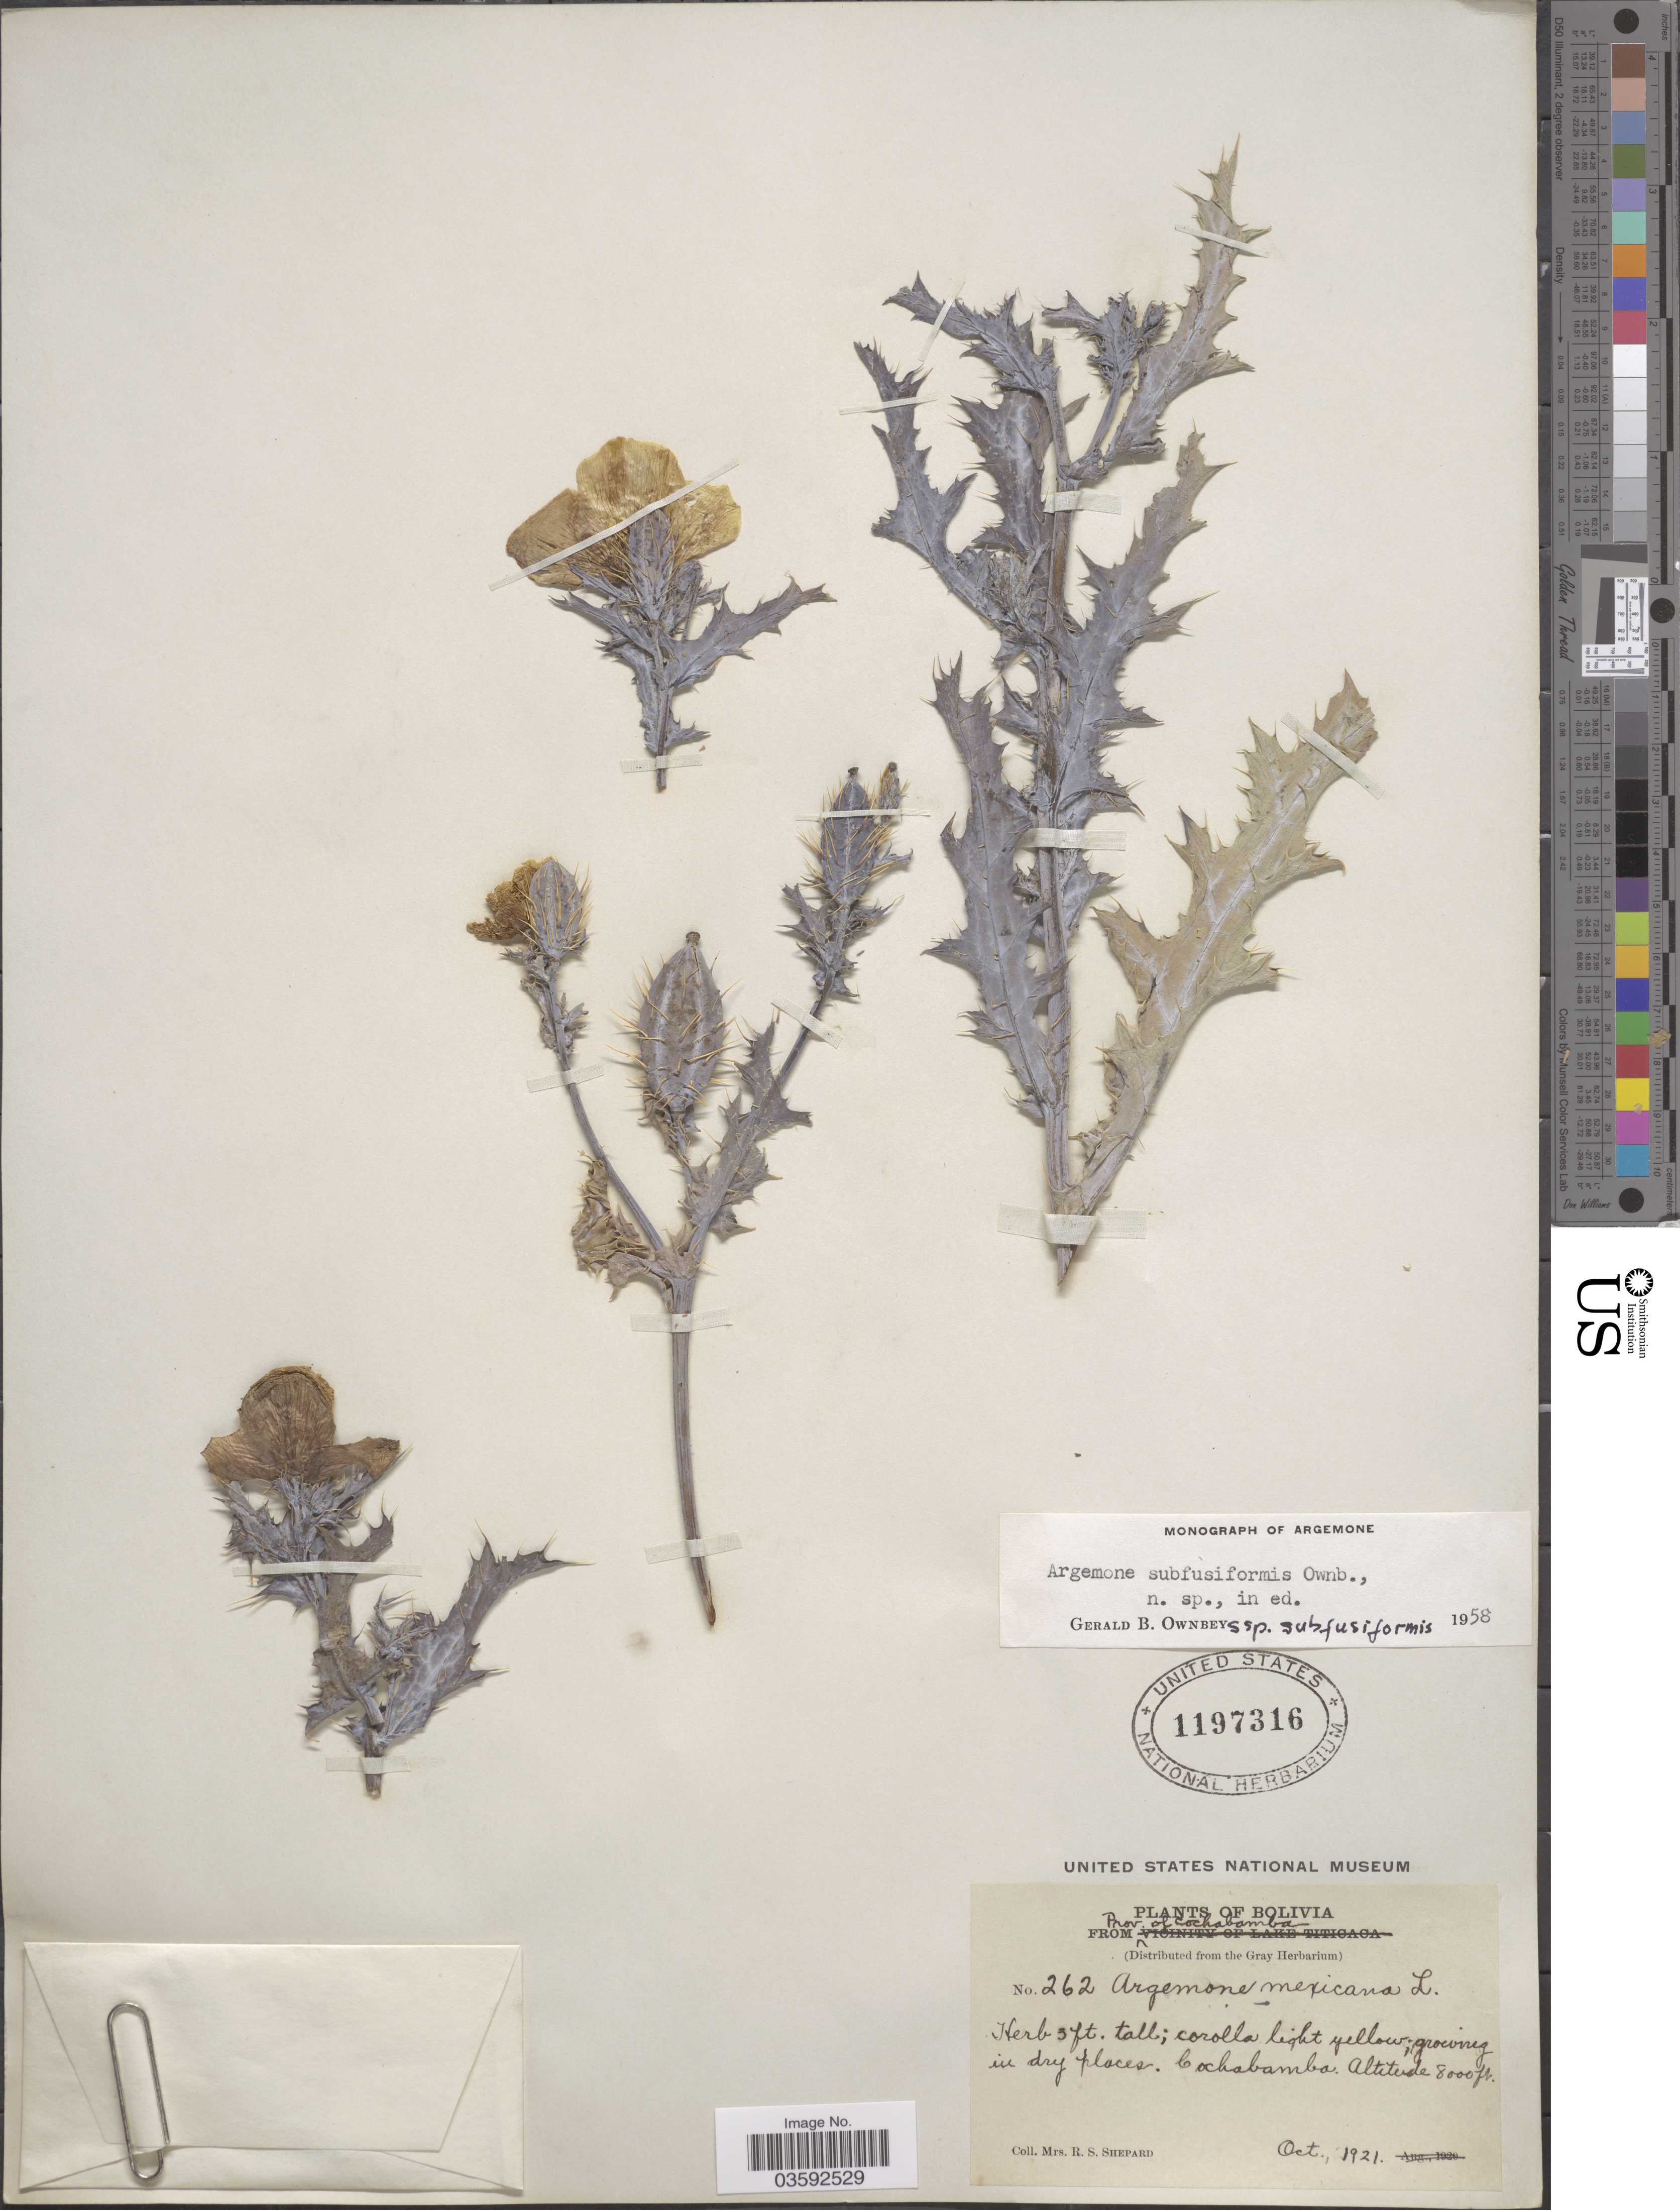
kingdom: Plantae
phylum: Tracheophyta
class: Magnoliopsida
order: Ranunculales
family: Papaveraceae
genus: Argemone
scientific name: Argemone subfusiformis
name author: G.B. Ownbey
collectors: R. Shepard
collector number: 262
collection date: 1921-10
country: Bolivia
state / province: Cochabamba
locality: Cochabamba.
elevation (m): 2438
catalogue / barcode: US 1197316